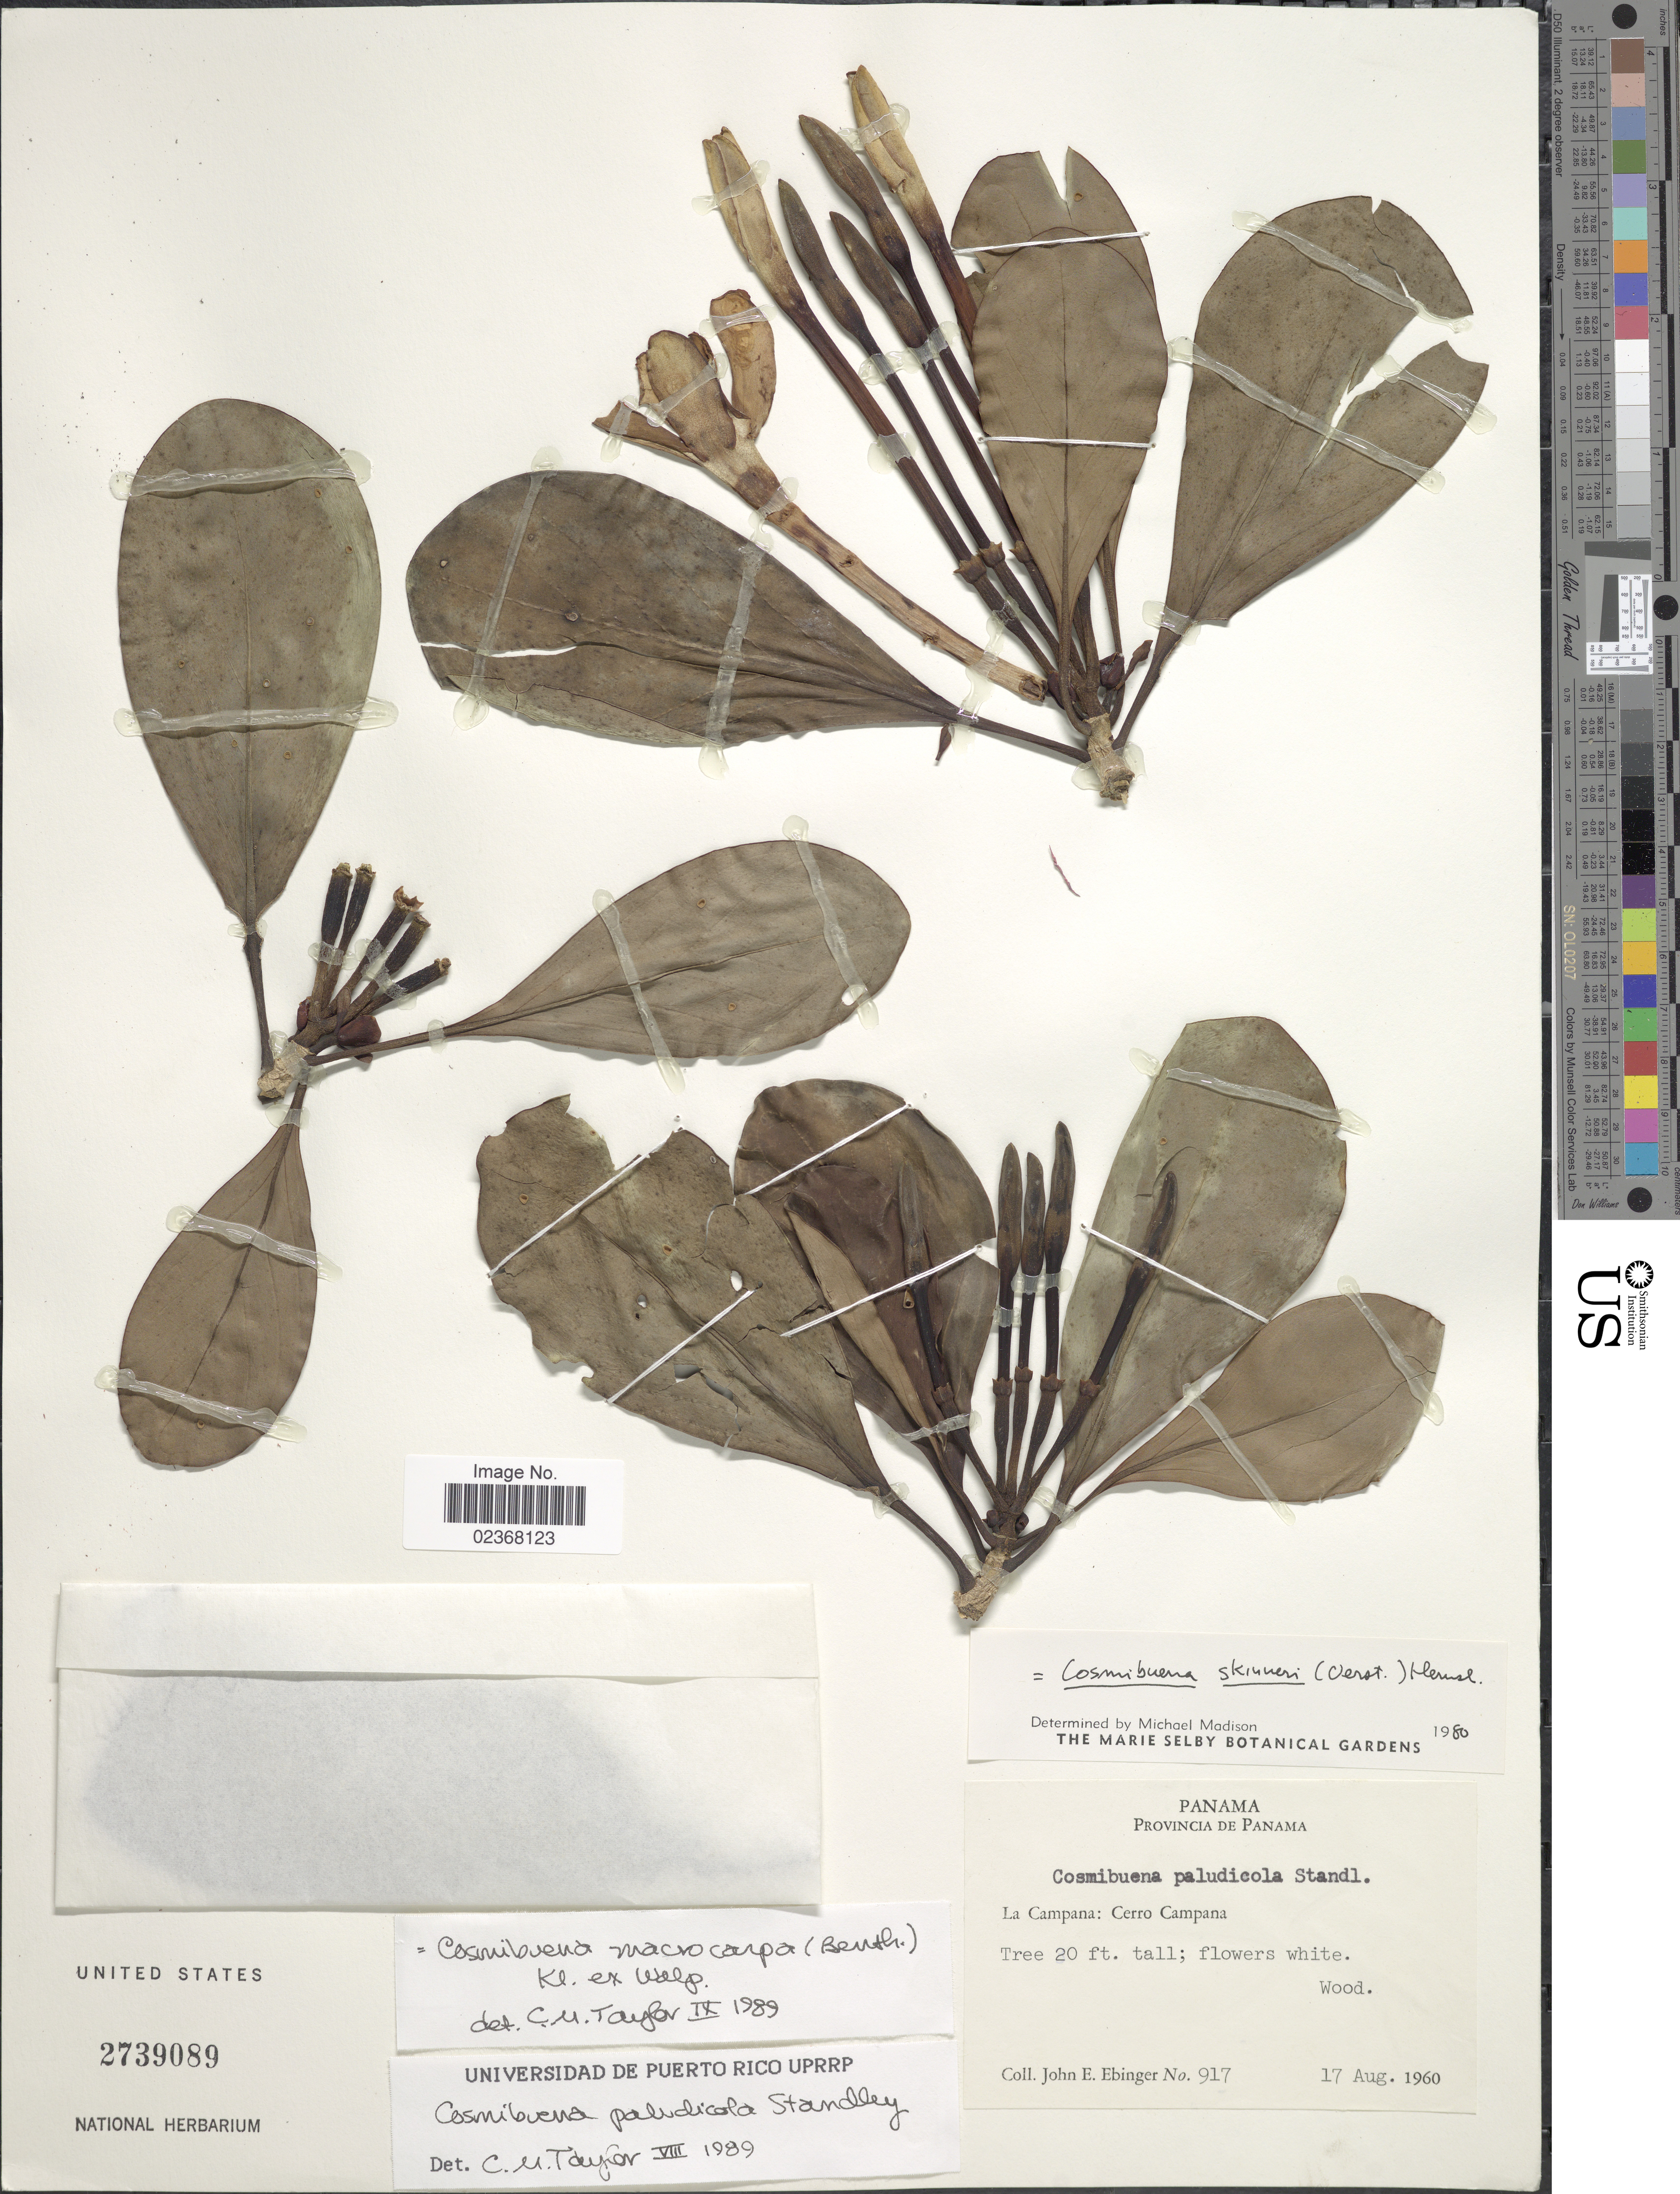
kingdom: Plantae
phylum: Tracheophyta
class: Magnoliopsida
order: Gentianales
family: Rubiaceae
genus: Cosmibuena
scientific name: Cosmibuena macrocarpa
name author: (Benth.) Klotzsch ex Walp.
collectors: J. Ebinger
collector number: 917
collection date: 1960-08-17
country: Panama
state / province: Panamá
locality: Provincia de Panama, La Campana: Cerro Campana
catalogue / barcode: US 2739089